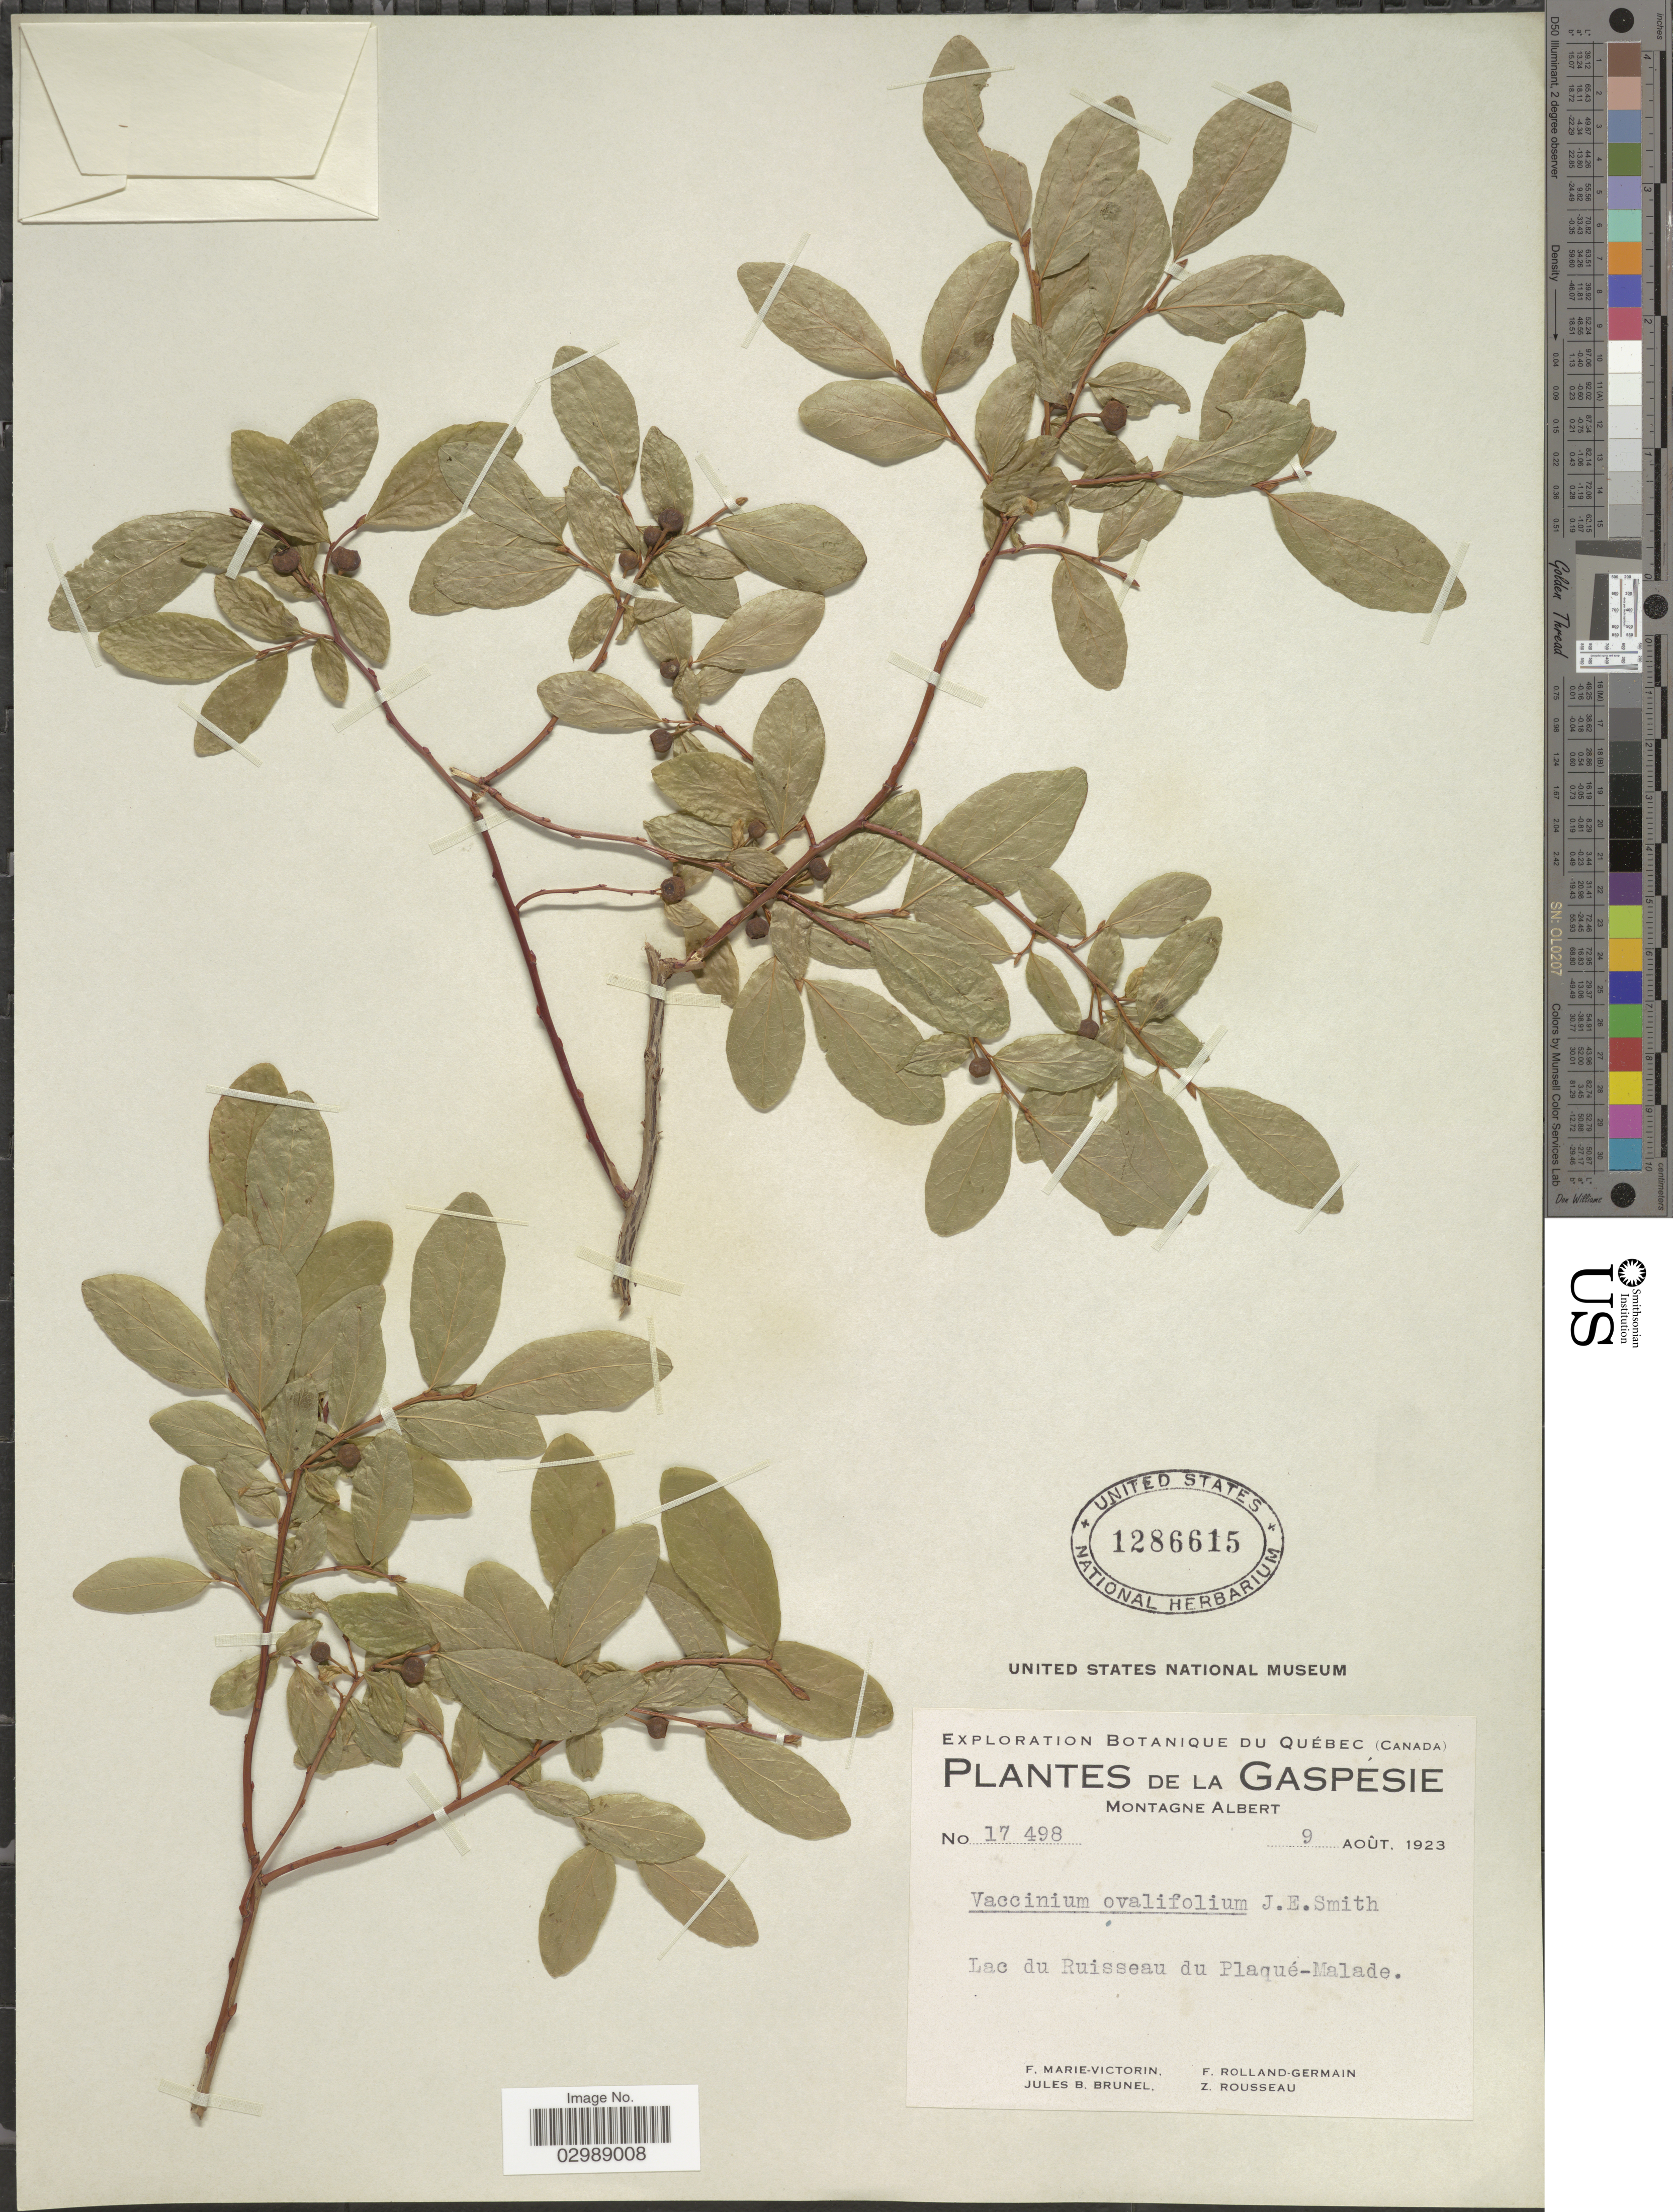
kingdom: Plantae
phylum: Tracheophyta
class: Magnoliopsida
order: Ericales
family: Ericaceae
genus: Vaccinium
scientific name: Vaccinium ovalifolium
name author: Sm.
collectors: F. Marie-Victorin, Rolland-Germain, J. Brunel & Z. Rousseau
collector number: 17498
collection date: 1923-08-09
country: Canada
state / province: Quebec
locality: Gaspésie. Montagne Albert. Lac du Ruisseau du Plaqué-Malade.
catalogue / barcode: US 1286615